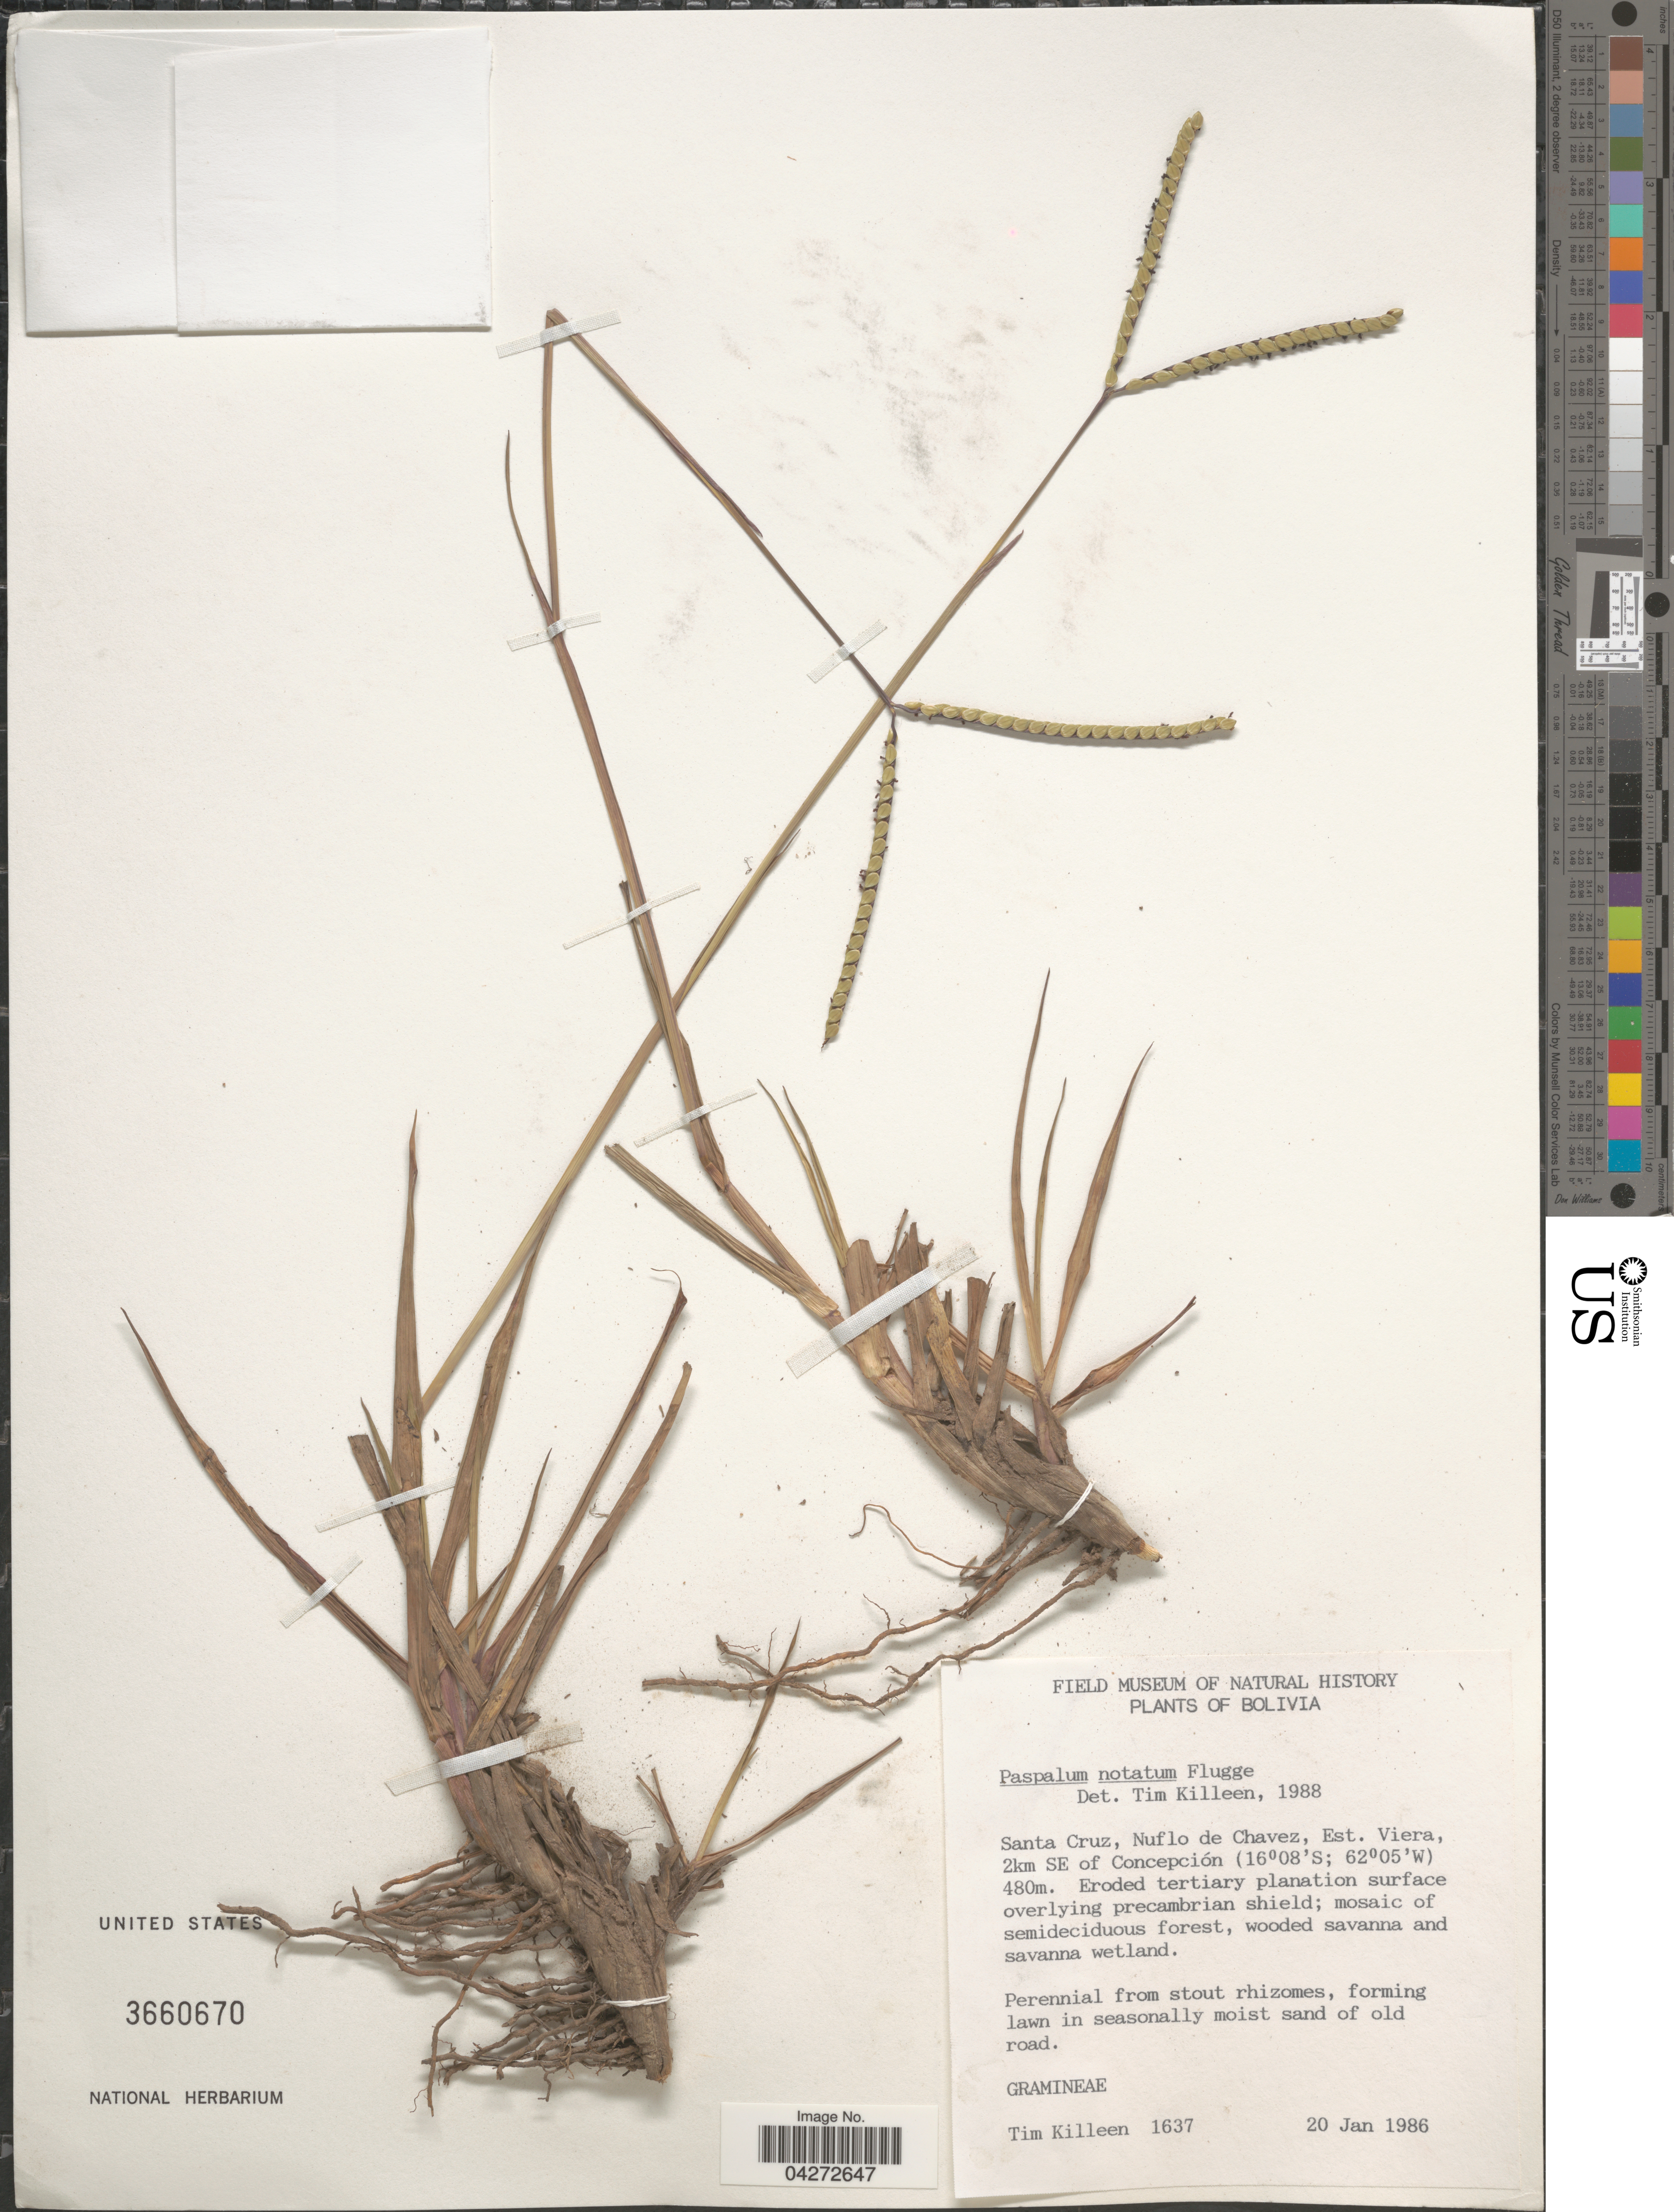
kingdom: Plantae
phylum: Tracheophyta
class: Liliopsida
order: Poales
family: Poaceae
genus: Paspalum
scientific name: Paspalum notatum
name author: Flüggé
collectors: T. J. Killeen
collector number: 1637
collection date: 1986-01-20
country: Bolivia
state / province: Santa Cruz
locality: Santa Cruz, Nuflo de Chavez, Est. Viera, 2km SE of Concepción.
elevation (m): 480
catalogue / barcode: US 3660670